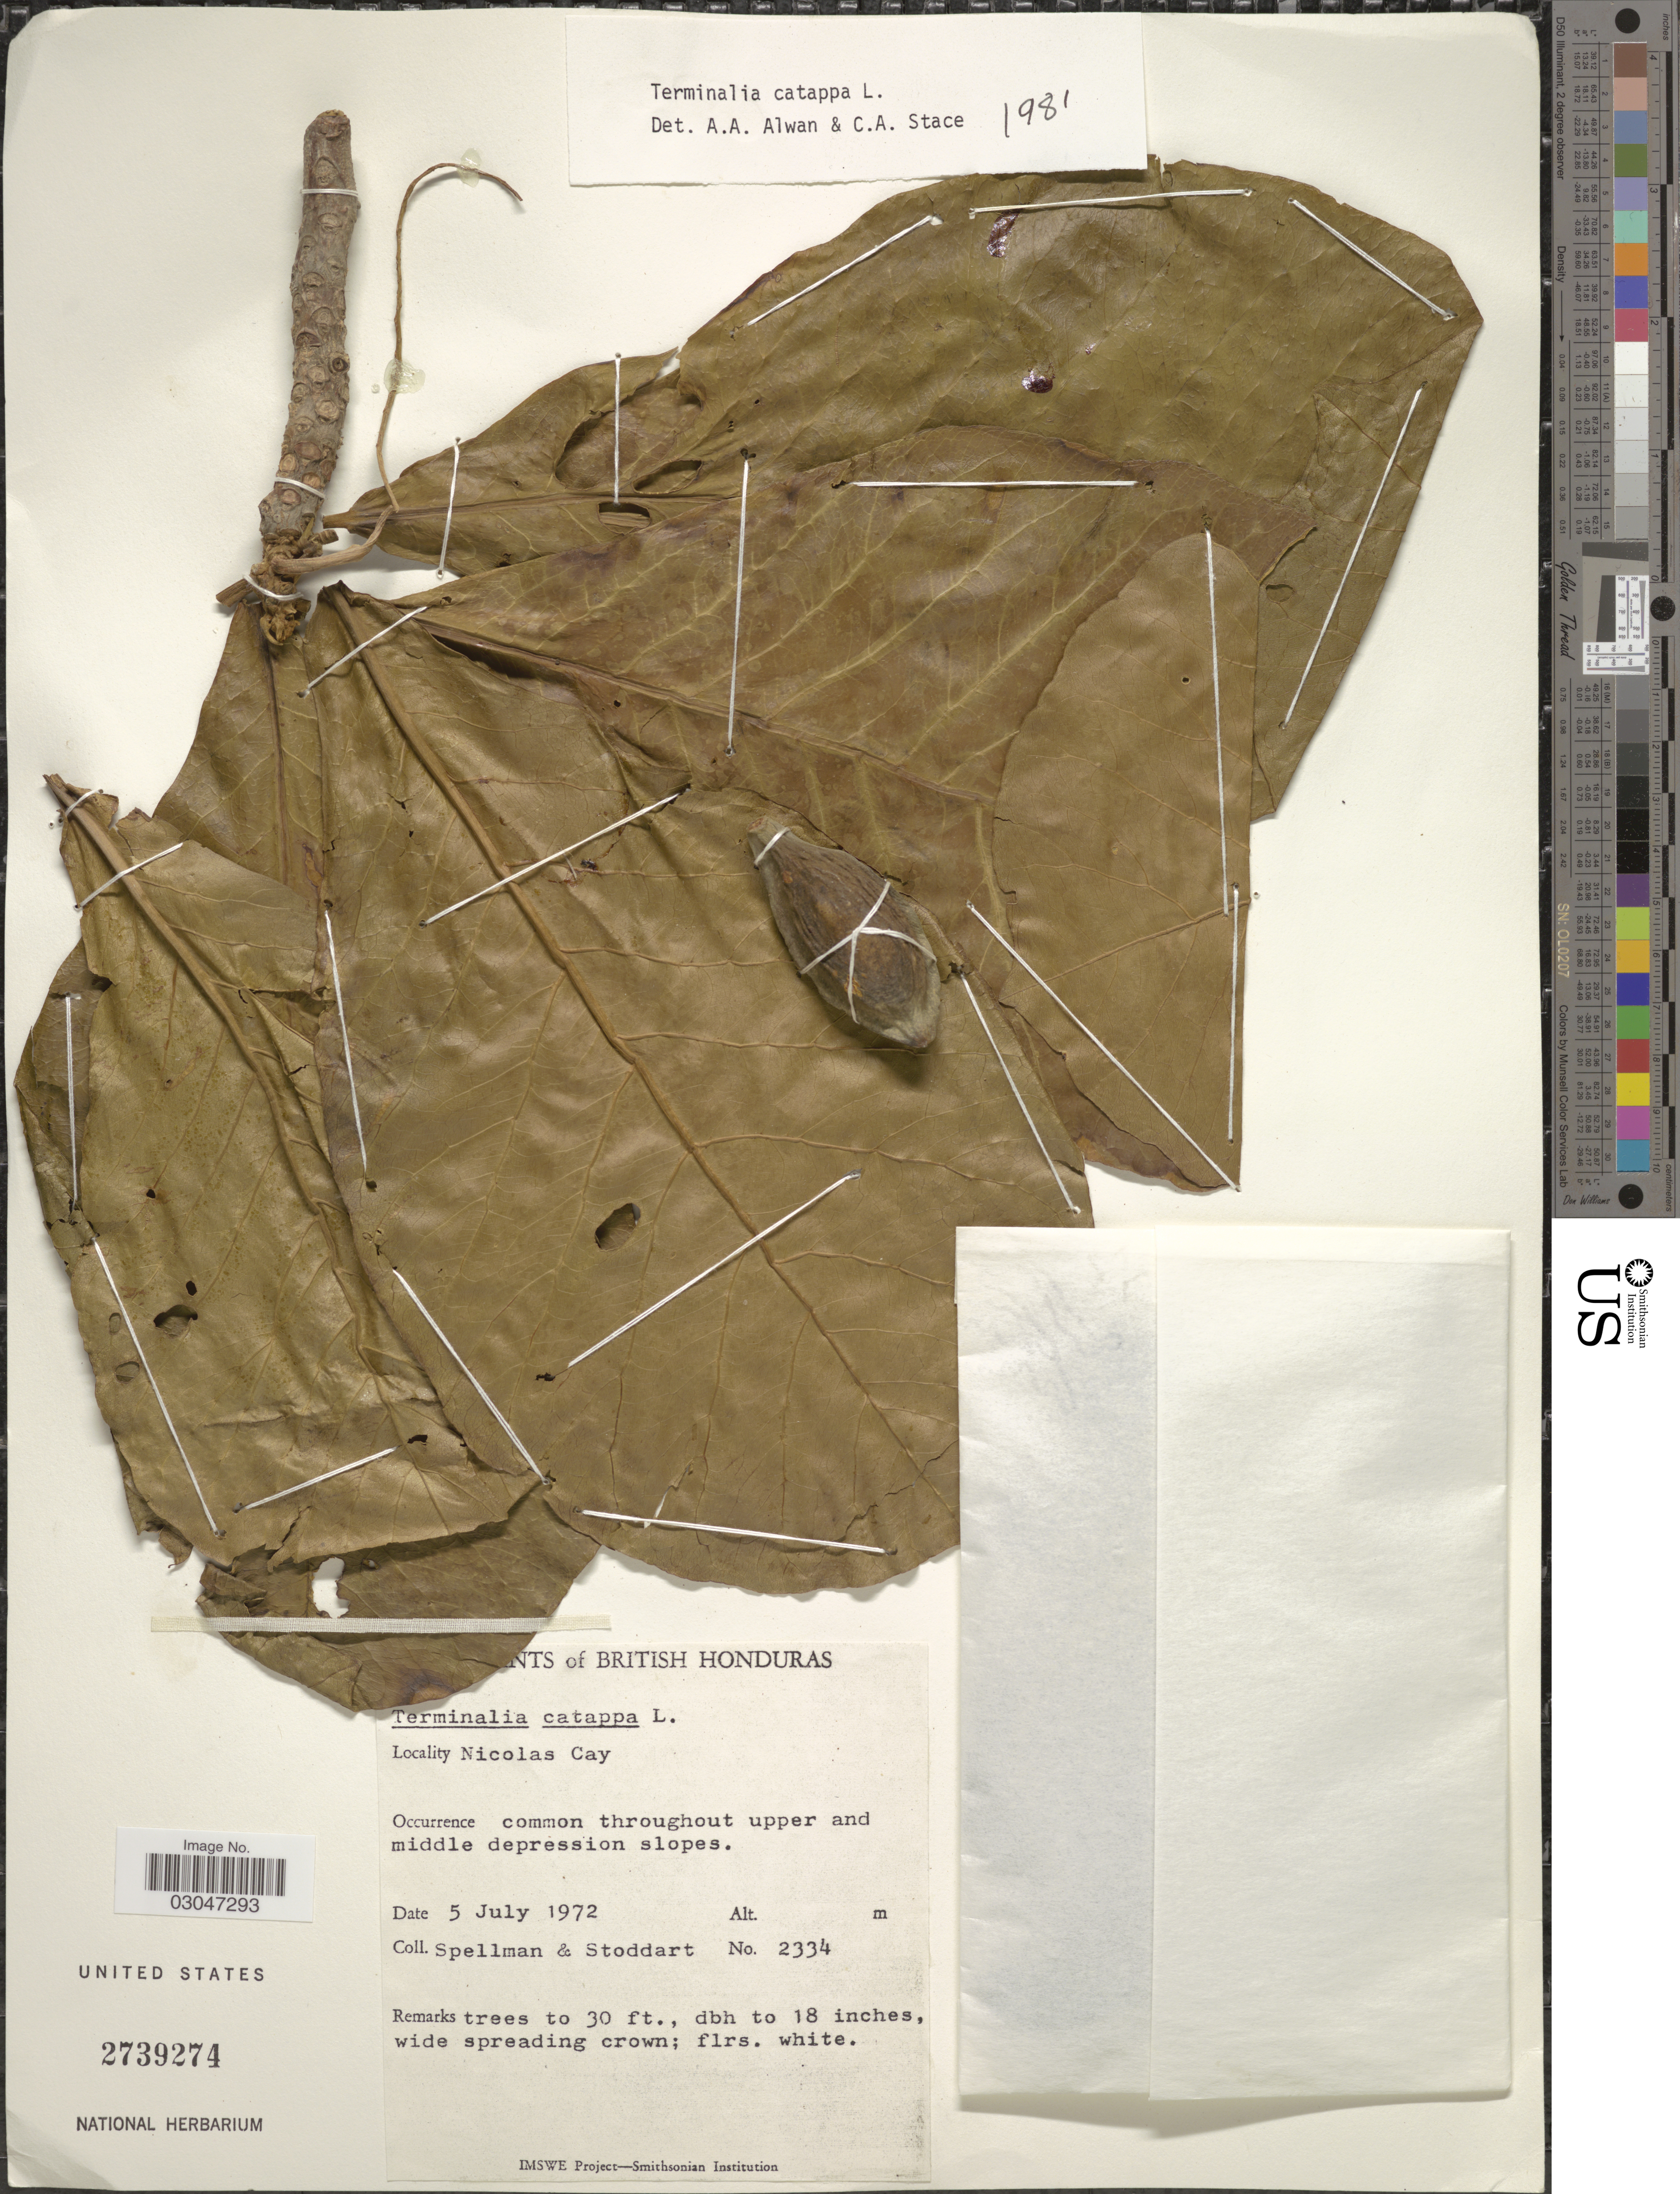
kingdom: Plantae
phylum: Tracheophyta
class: Magnoliopsida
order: Myrtales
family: Combretaceae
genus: Terminalia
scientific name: Terminalia catappa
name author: L.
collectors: Spellman, -- & -. Stoddart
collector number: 2334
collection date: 1972-07-05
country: Belize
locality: British Honduras. Nicolas Cay.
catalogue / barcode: US 2739274